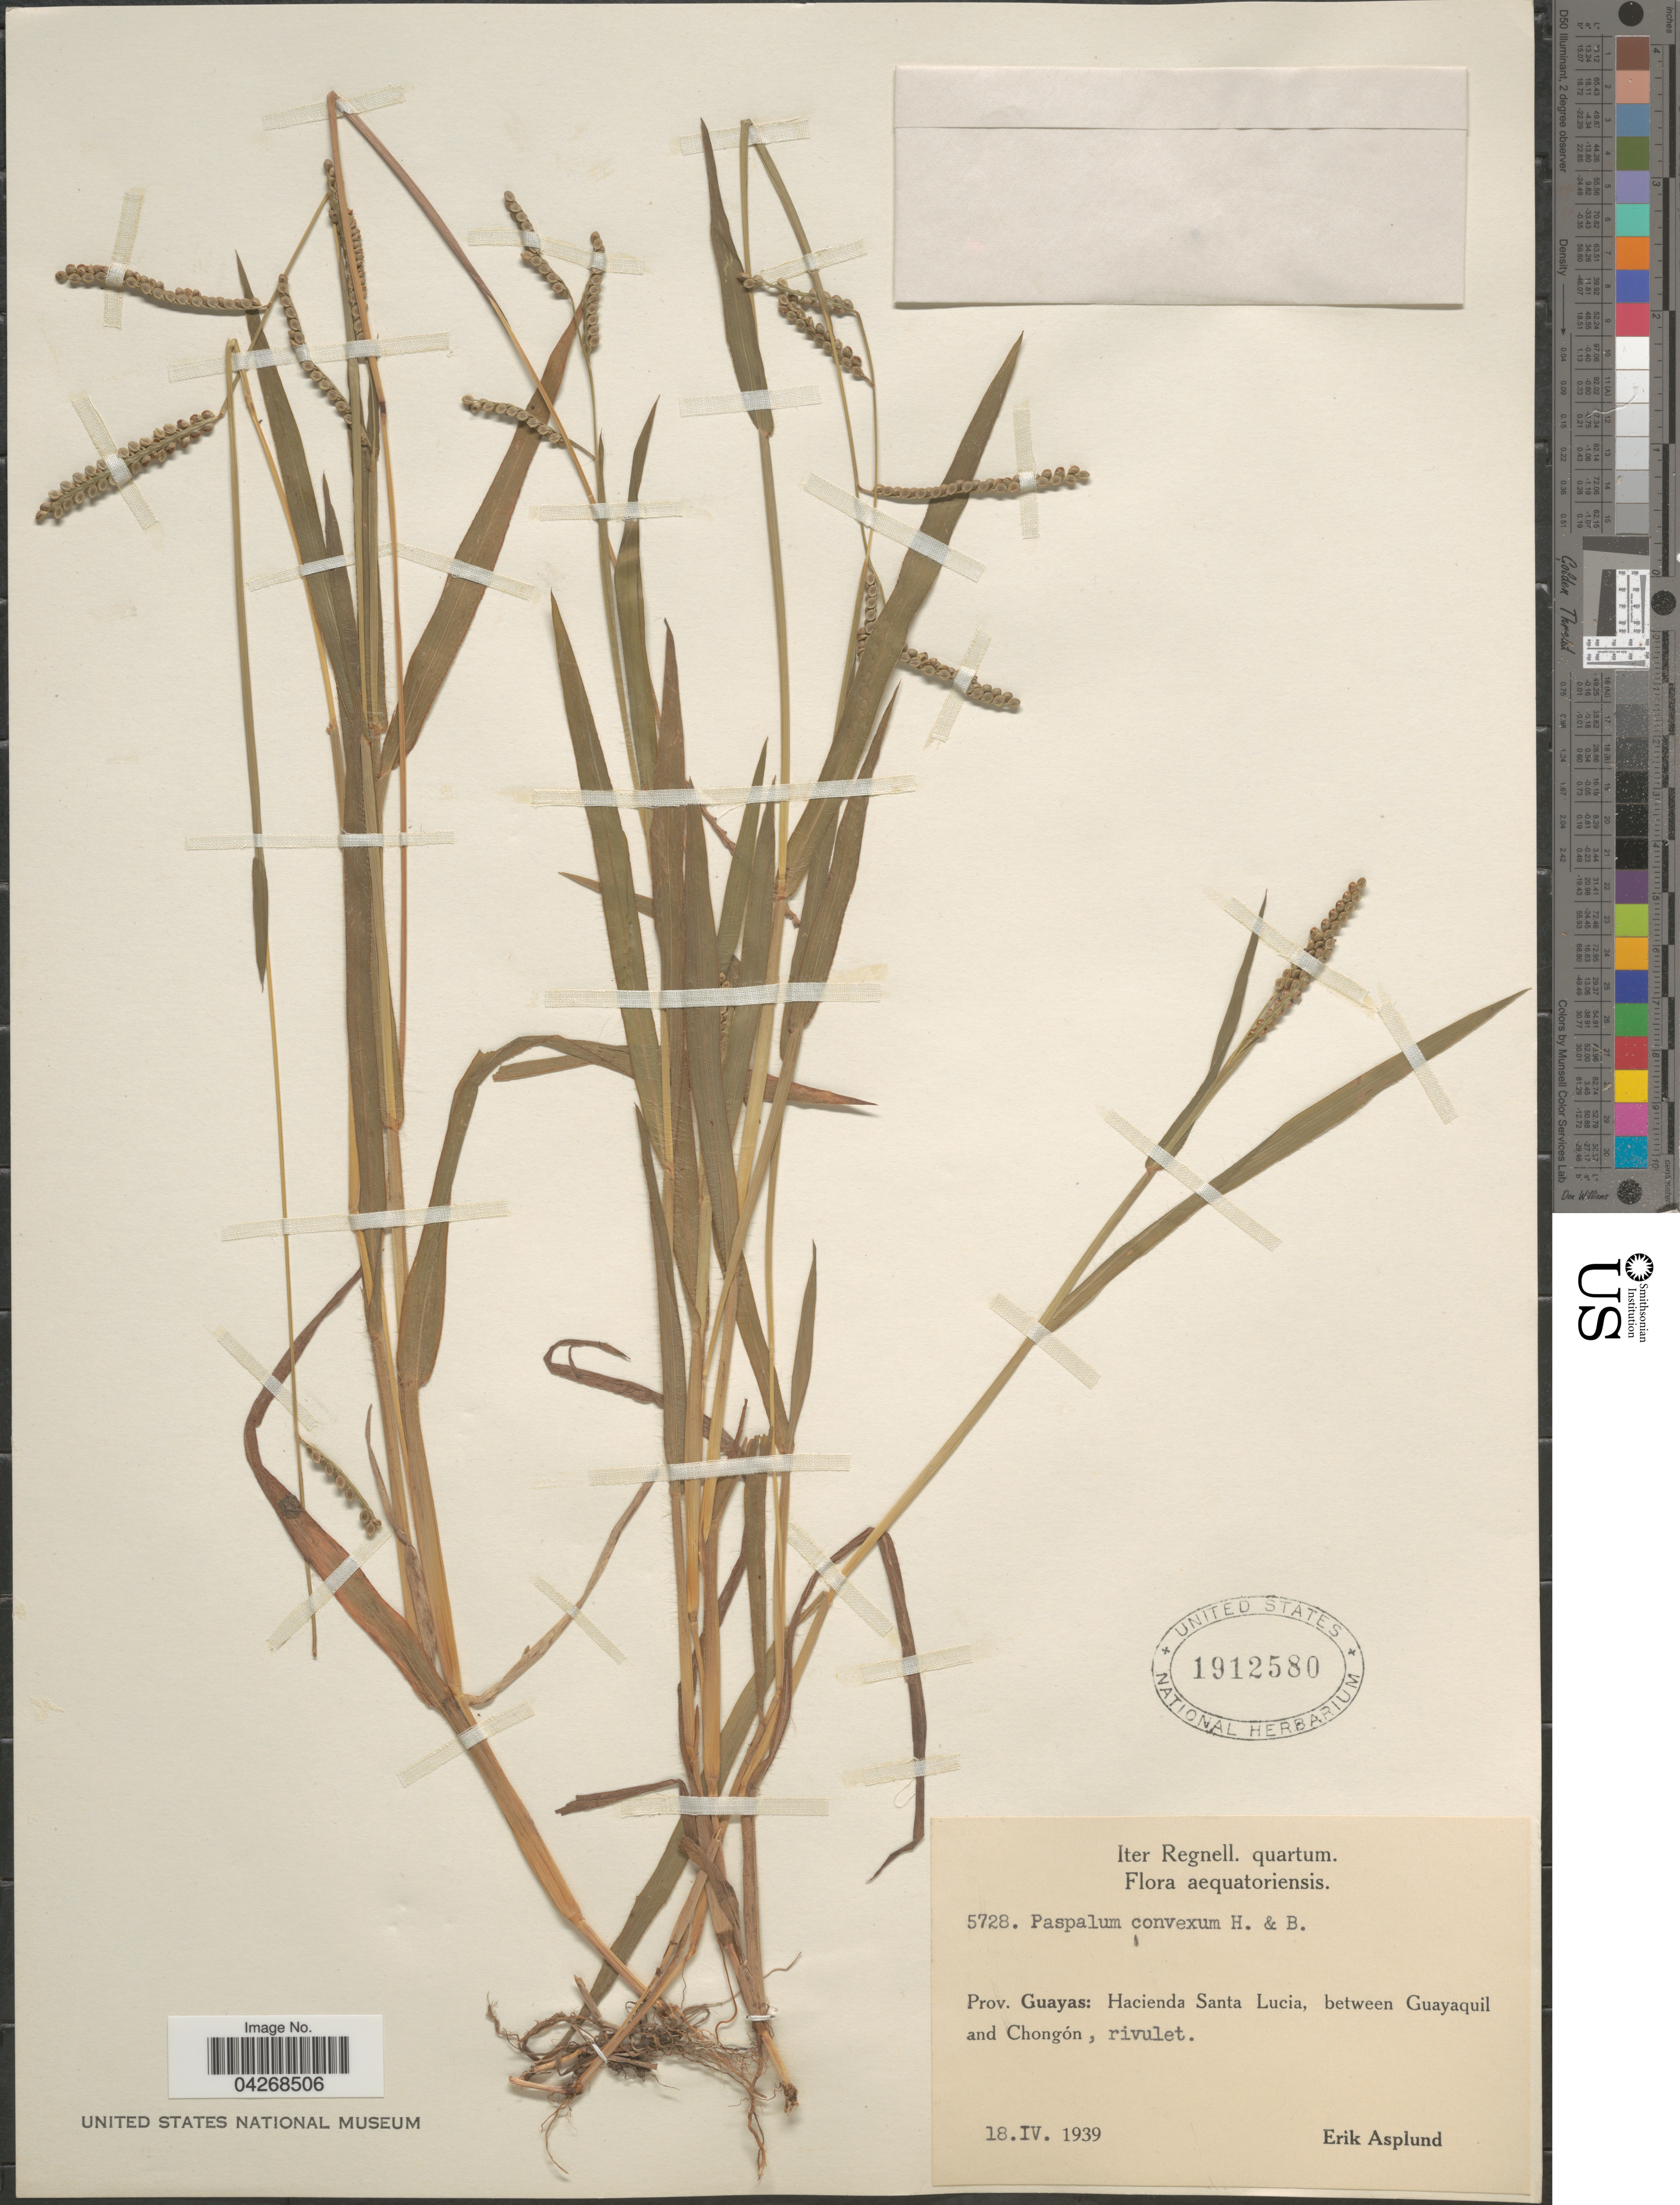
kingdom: Plantae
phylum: Tracheophyta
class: Liliopsida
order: Poales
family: Poaceae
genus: Paspalum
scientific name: Paspalum convexum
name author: Humb. & Bonpl. ex Flüggé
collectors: E. Asplund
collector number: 5728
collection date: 1939-04-18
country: Ecuador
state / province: Guayas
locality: Iter Regnell. quartum. Hacienda Santa Lucia, between Guayaquil and Chongón, rivulet.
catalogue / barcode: US 1912580